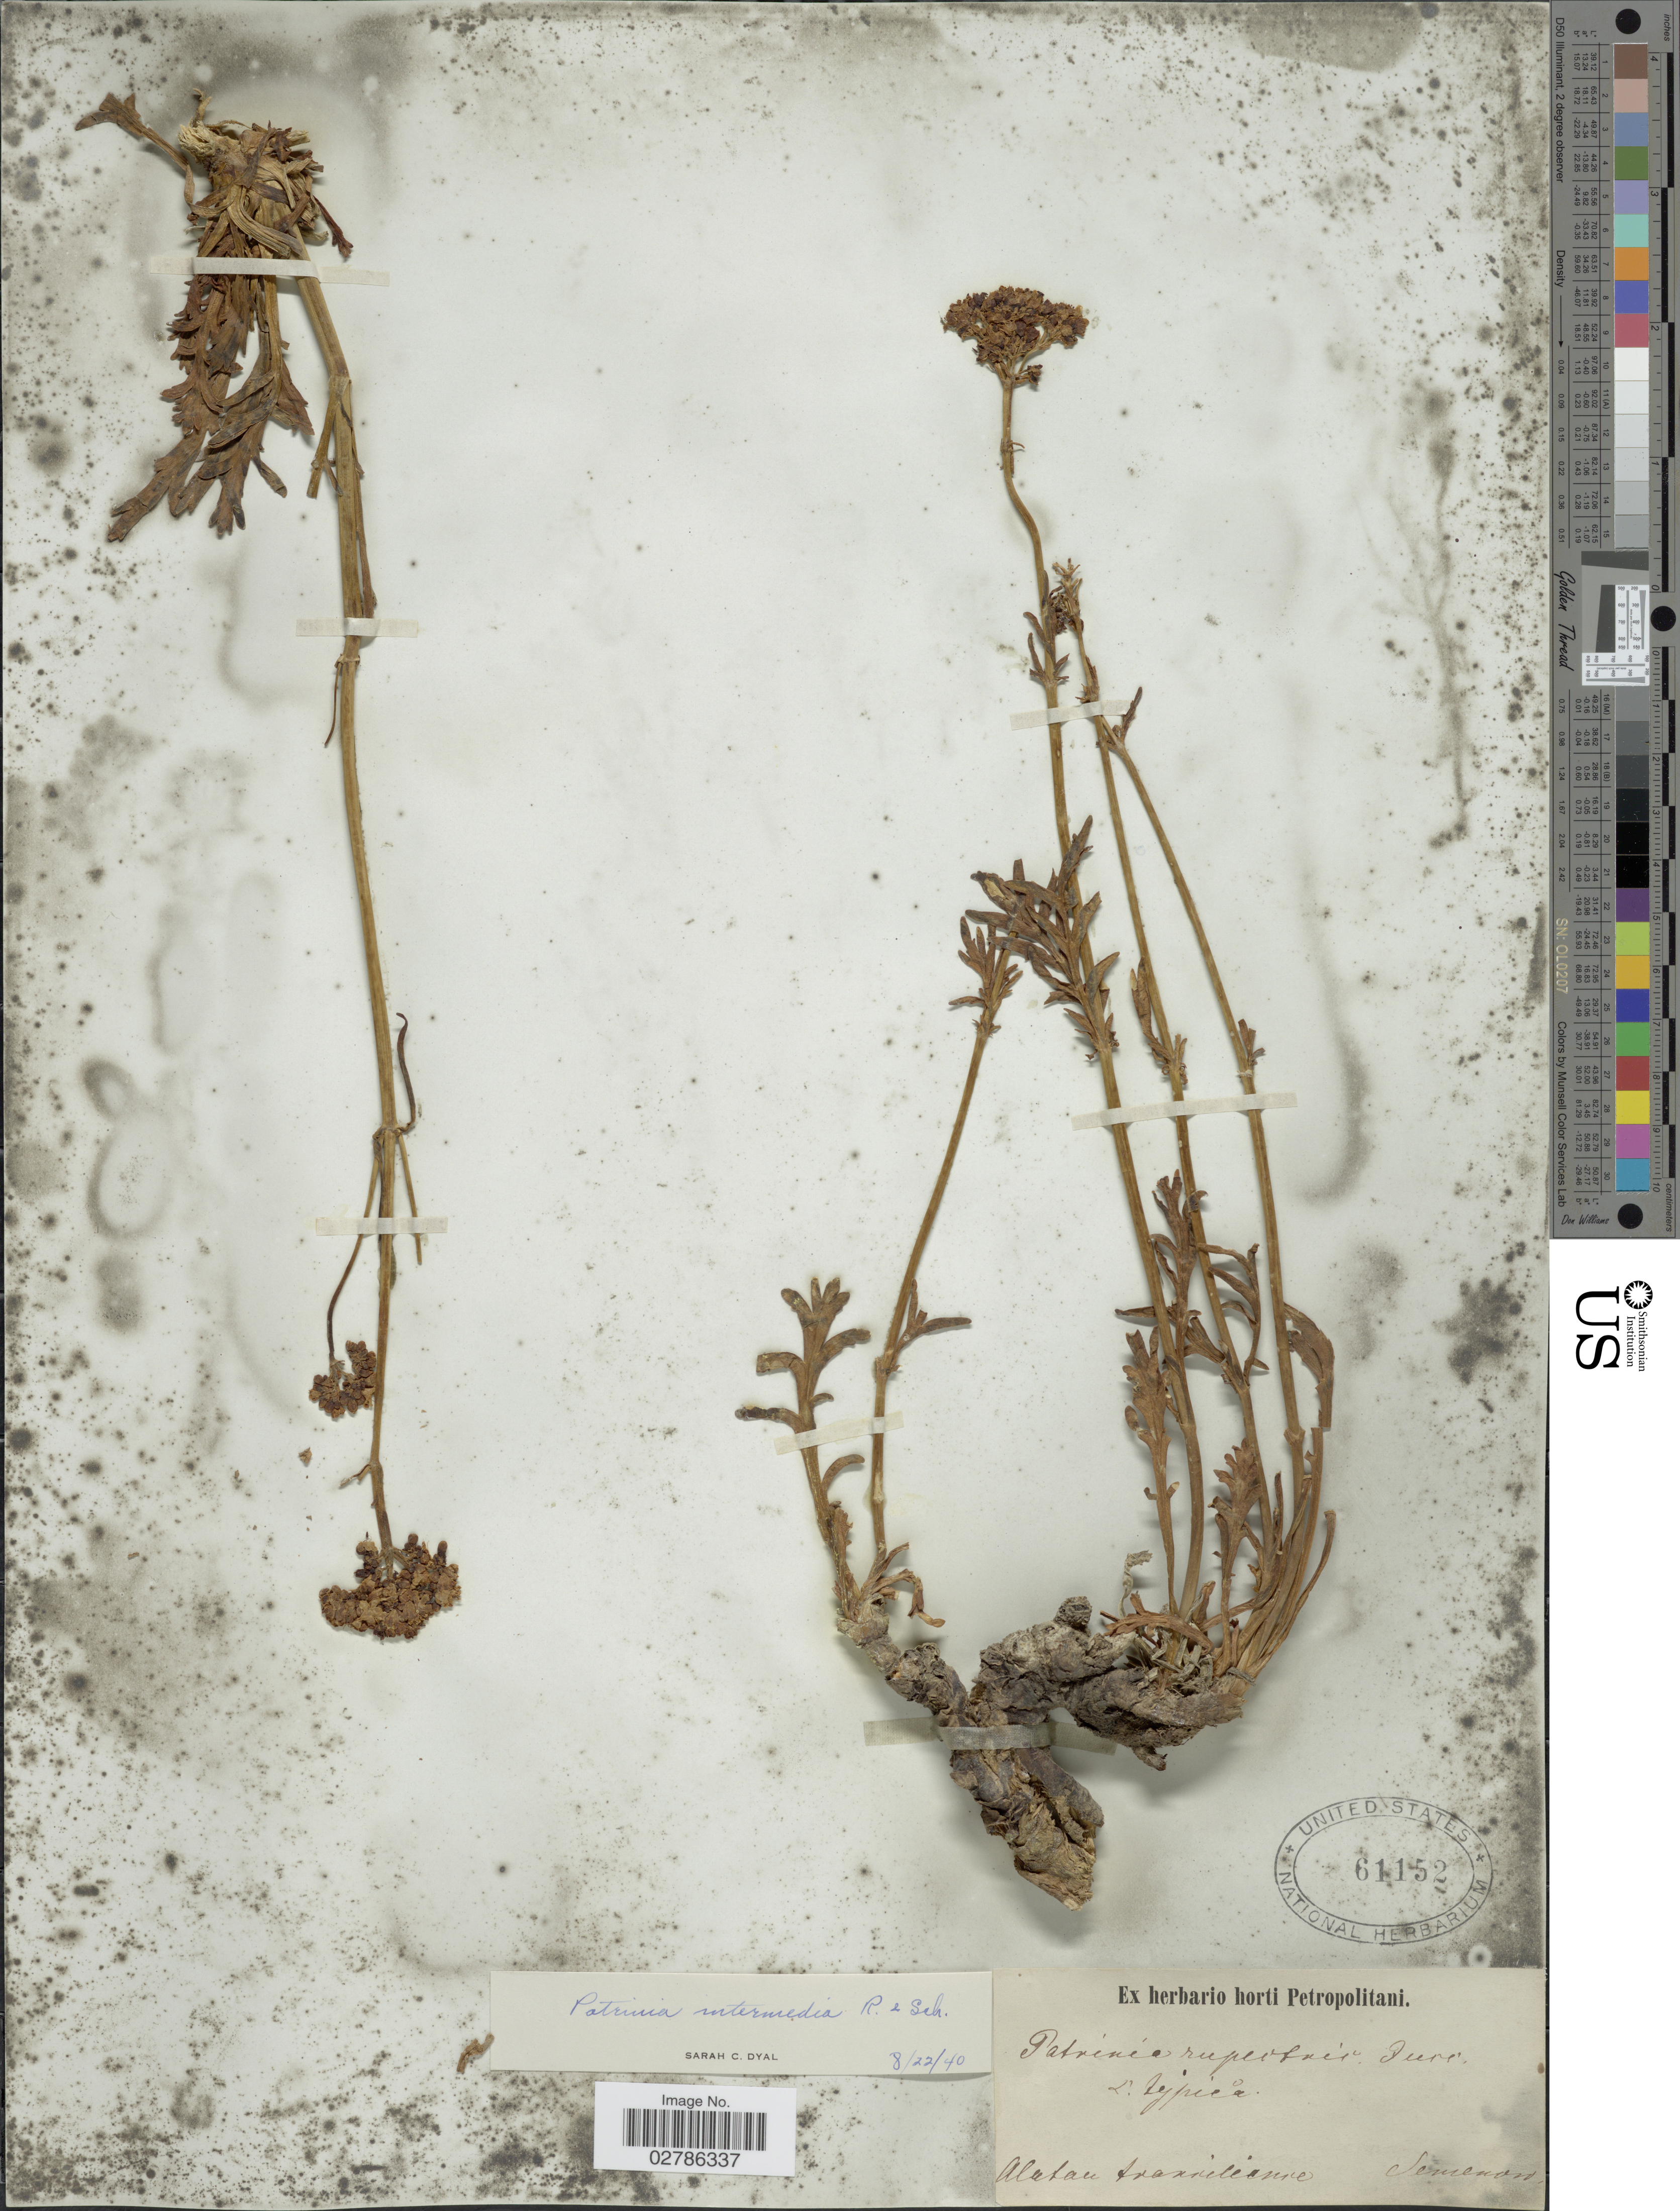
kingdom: Plantae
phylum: Tracheophyta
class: Magnoliopsida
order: Dipsacales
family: Caprifoliaceae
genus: Patrinia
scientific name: Patrinia intermedia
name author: (Hornem.) Roem. & Schult.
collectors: -- Semenov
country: Kyrgyzstan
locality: Alatau transiliente.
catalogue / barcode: US 61152